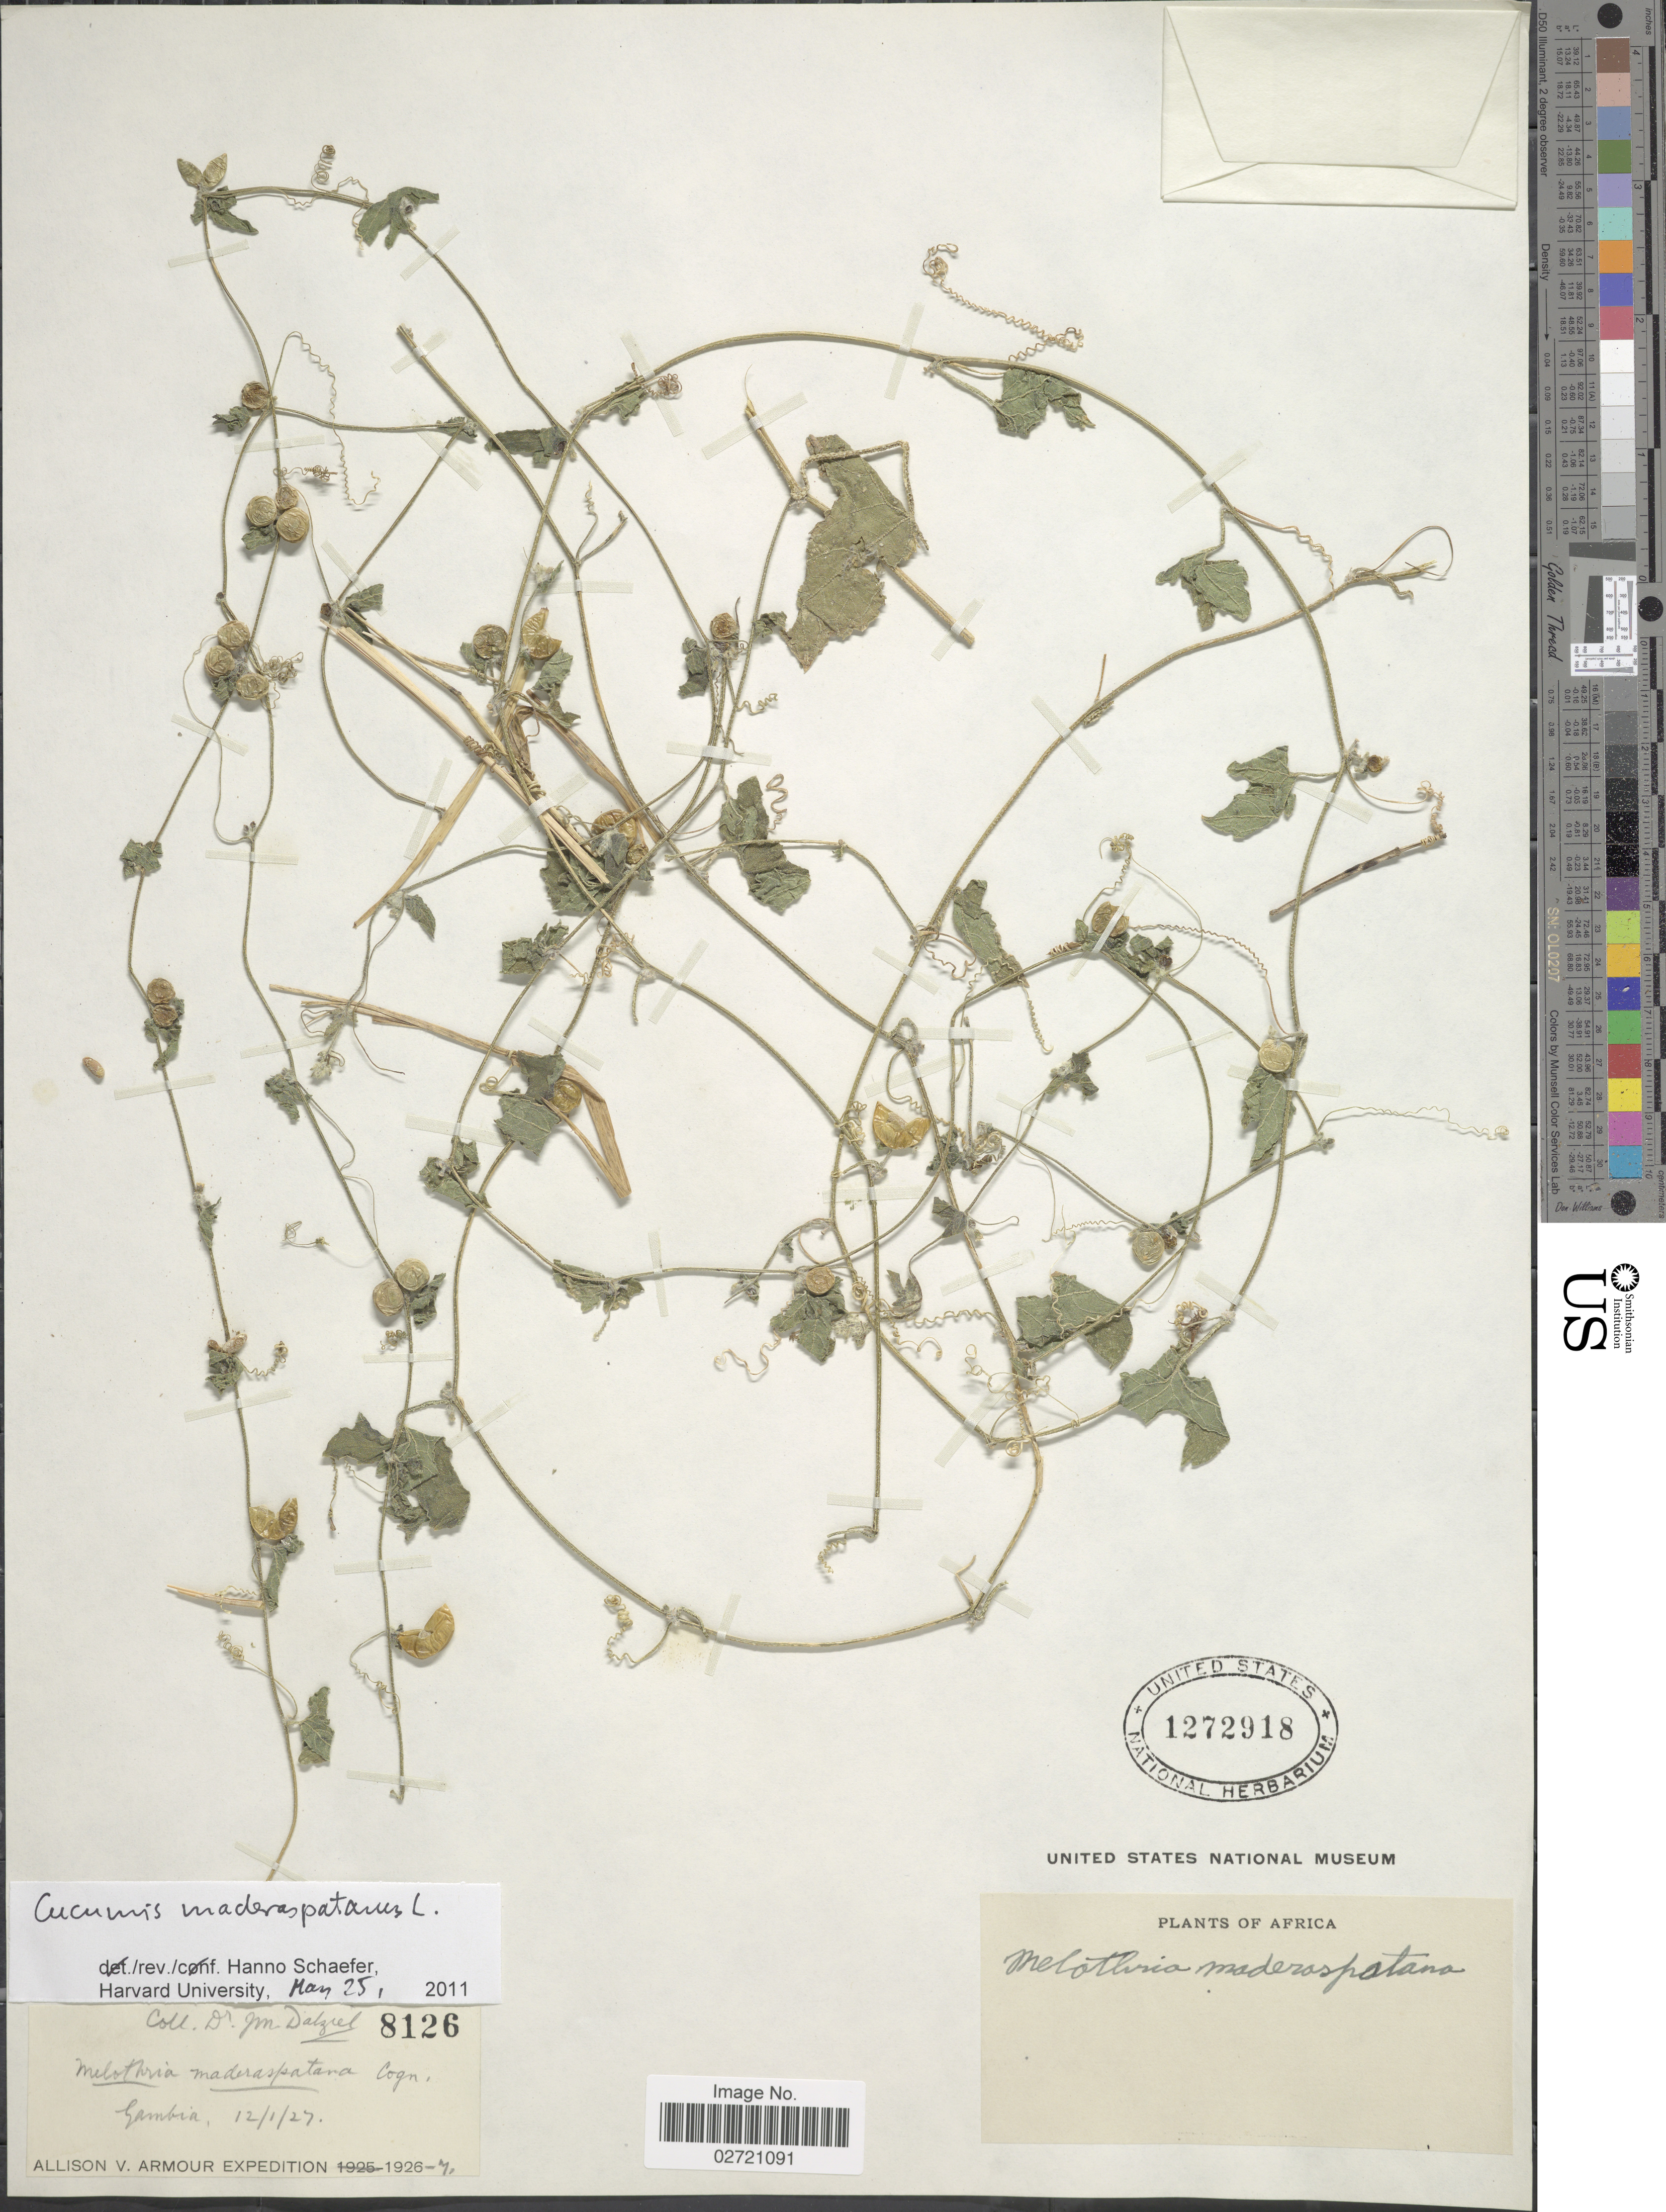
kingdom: Plantae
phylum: Tracheophyta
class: Magnoliopsida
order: Cucurbitales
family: Cucurbitaceae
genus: Cucumis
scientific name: Cucumis maderaspatanus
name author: L.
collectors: J. Dalziel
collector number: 8126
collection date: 1927-01-12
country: Gambia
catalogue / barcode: US 1272918